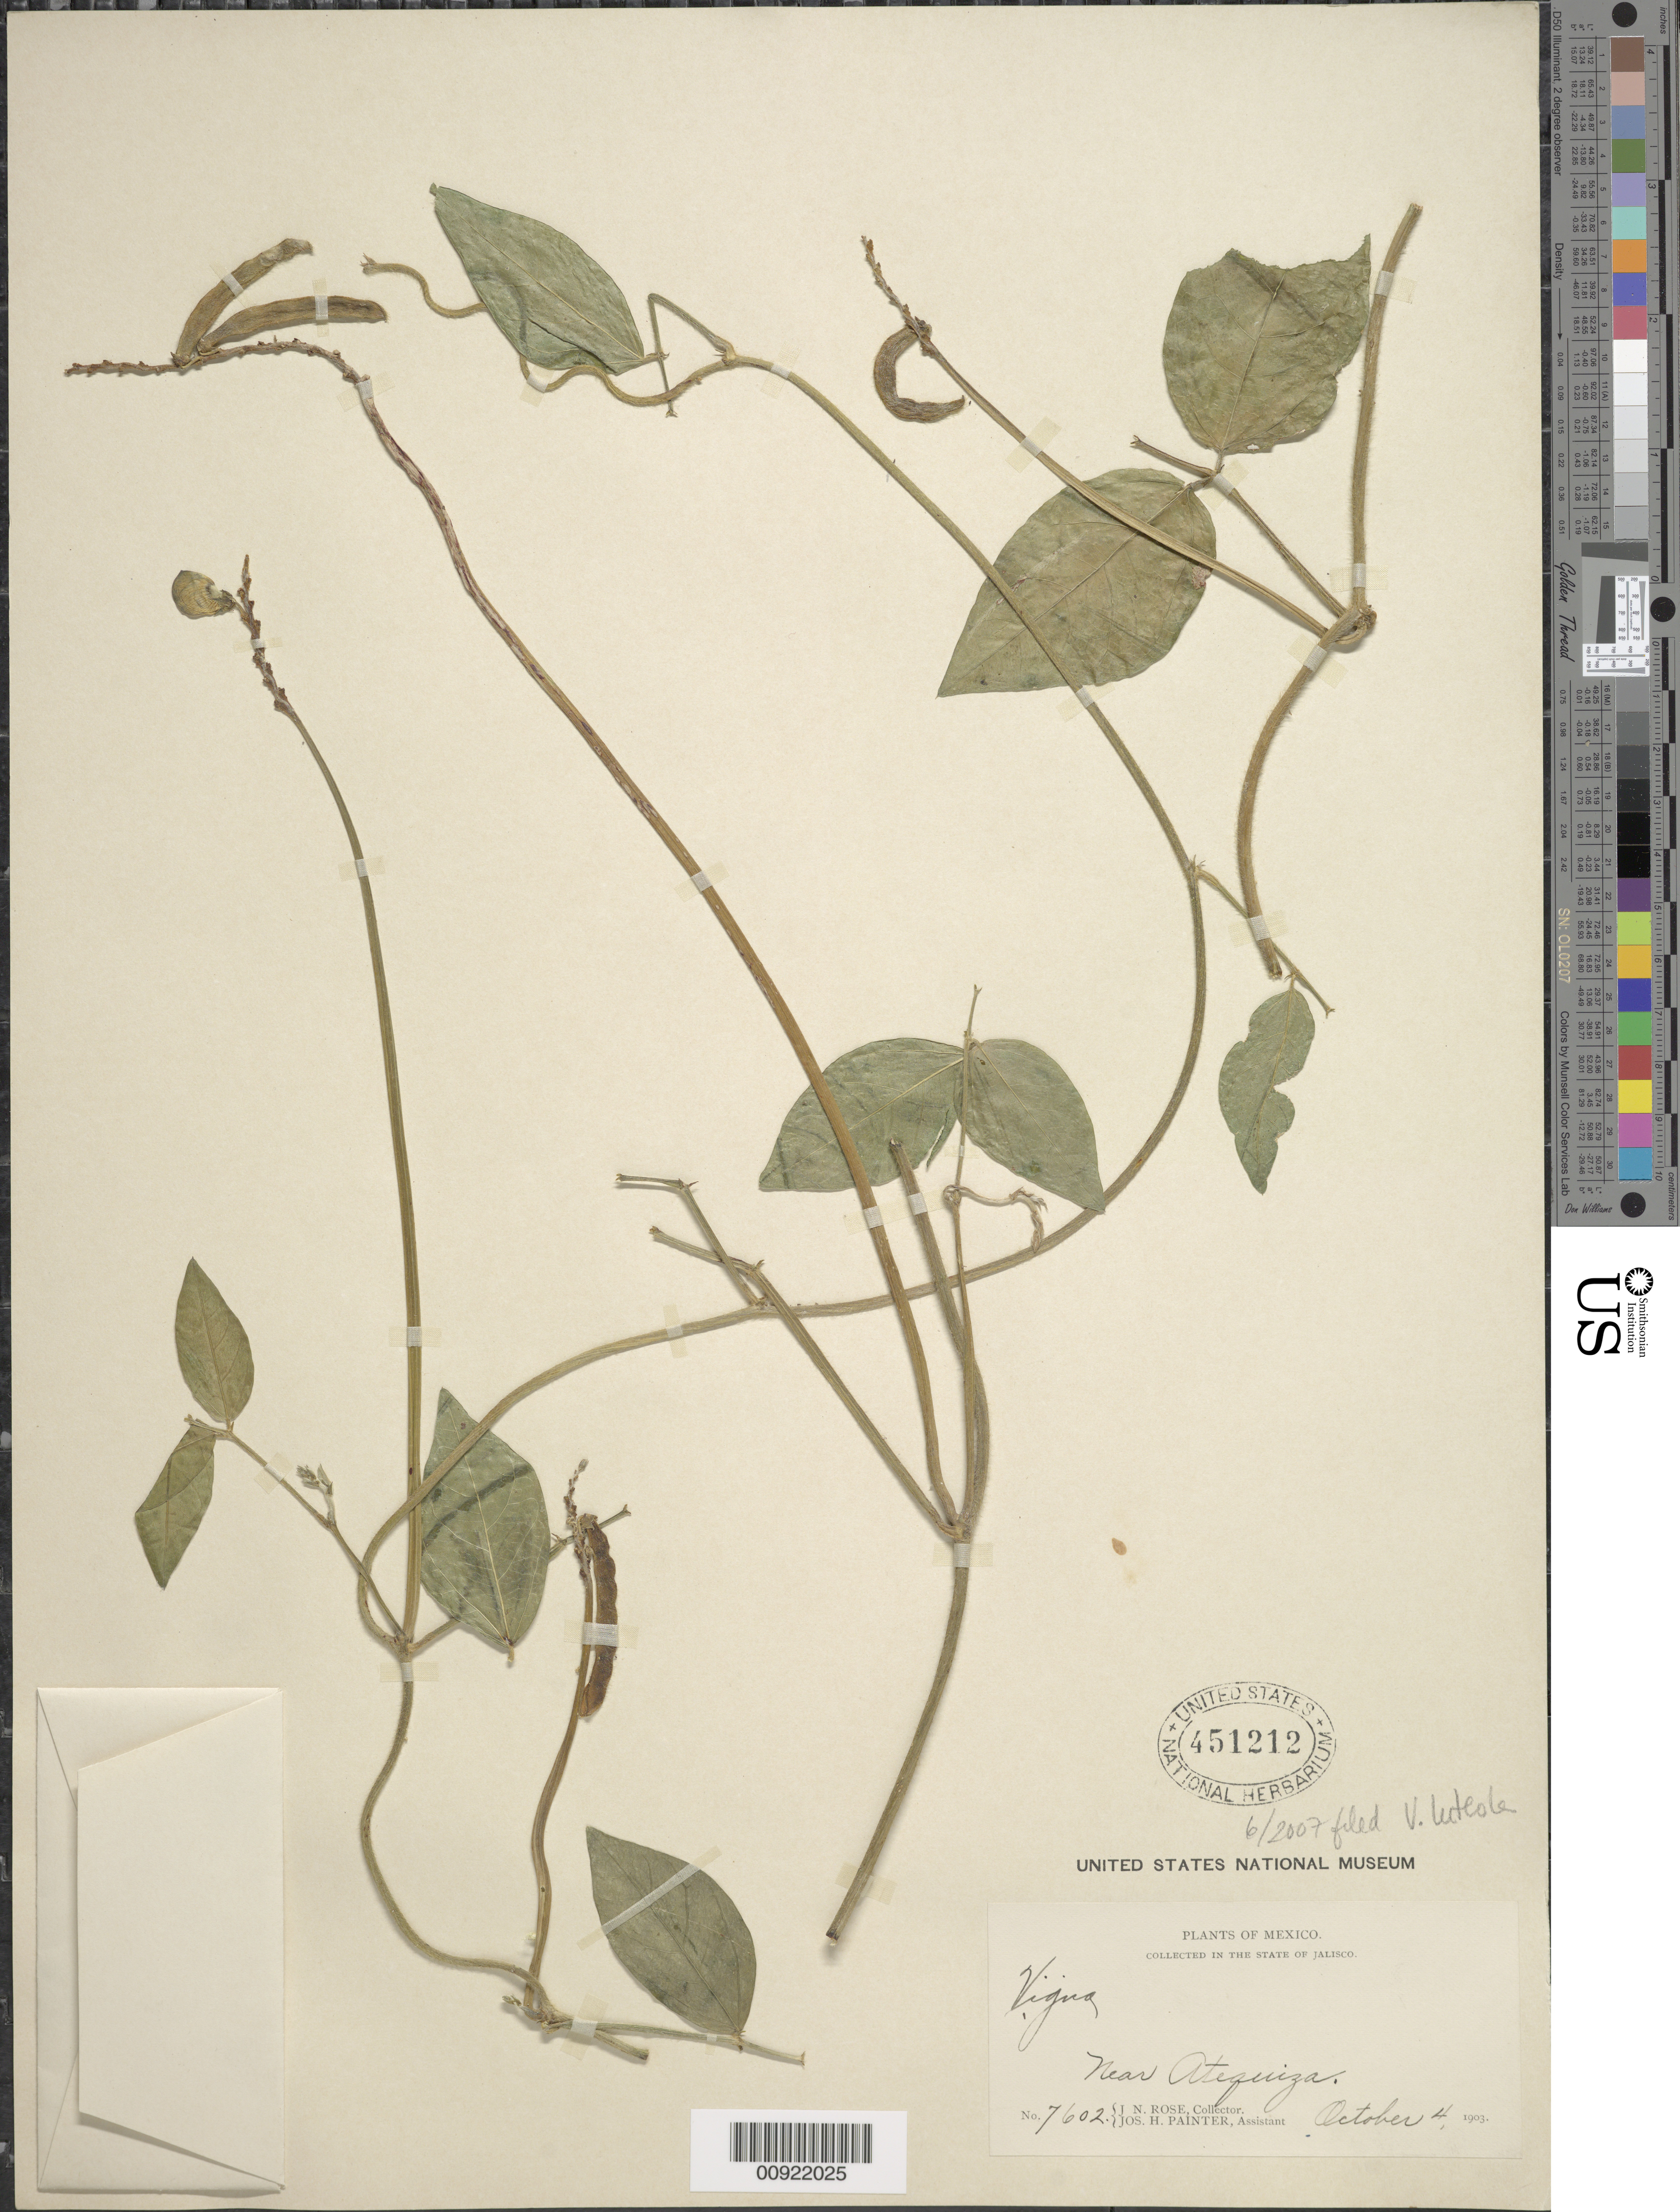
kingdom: Plantae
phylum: Tracheophyta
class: Magnoliopsida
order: Fabales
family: Fabaceae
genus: Vigna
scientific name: Vigna luteola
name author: (Jacq.) Benth.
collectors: J. N. Rose & J. H. Painter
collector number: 7602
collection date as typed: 04 Oct 1903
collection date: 1903-10-04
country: Mexico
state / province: Jalisco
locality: Near Atequiza.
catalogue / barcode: US 451212